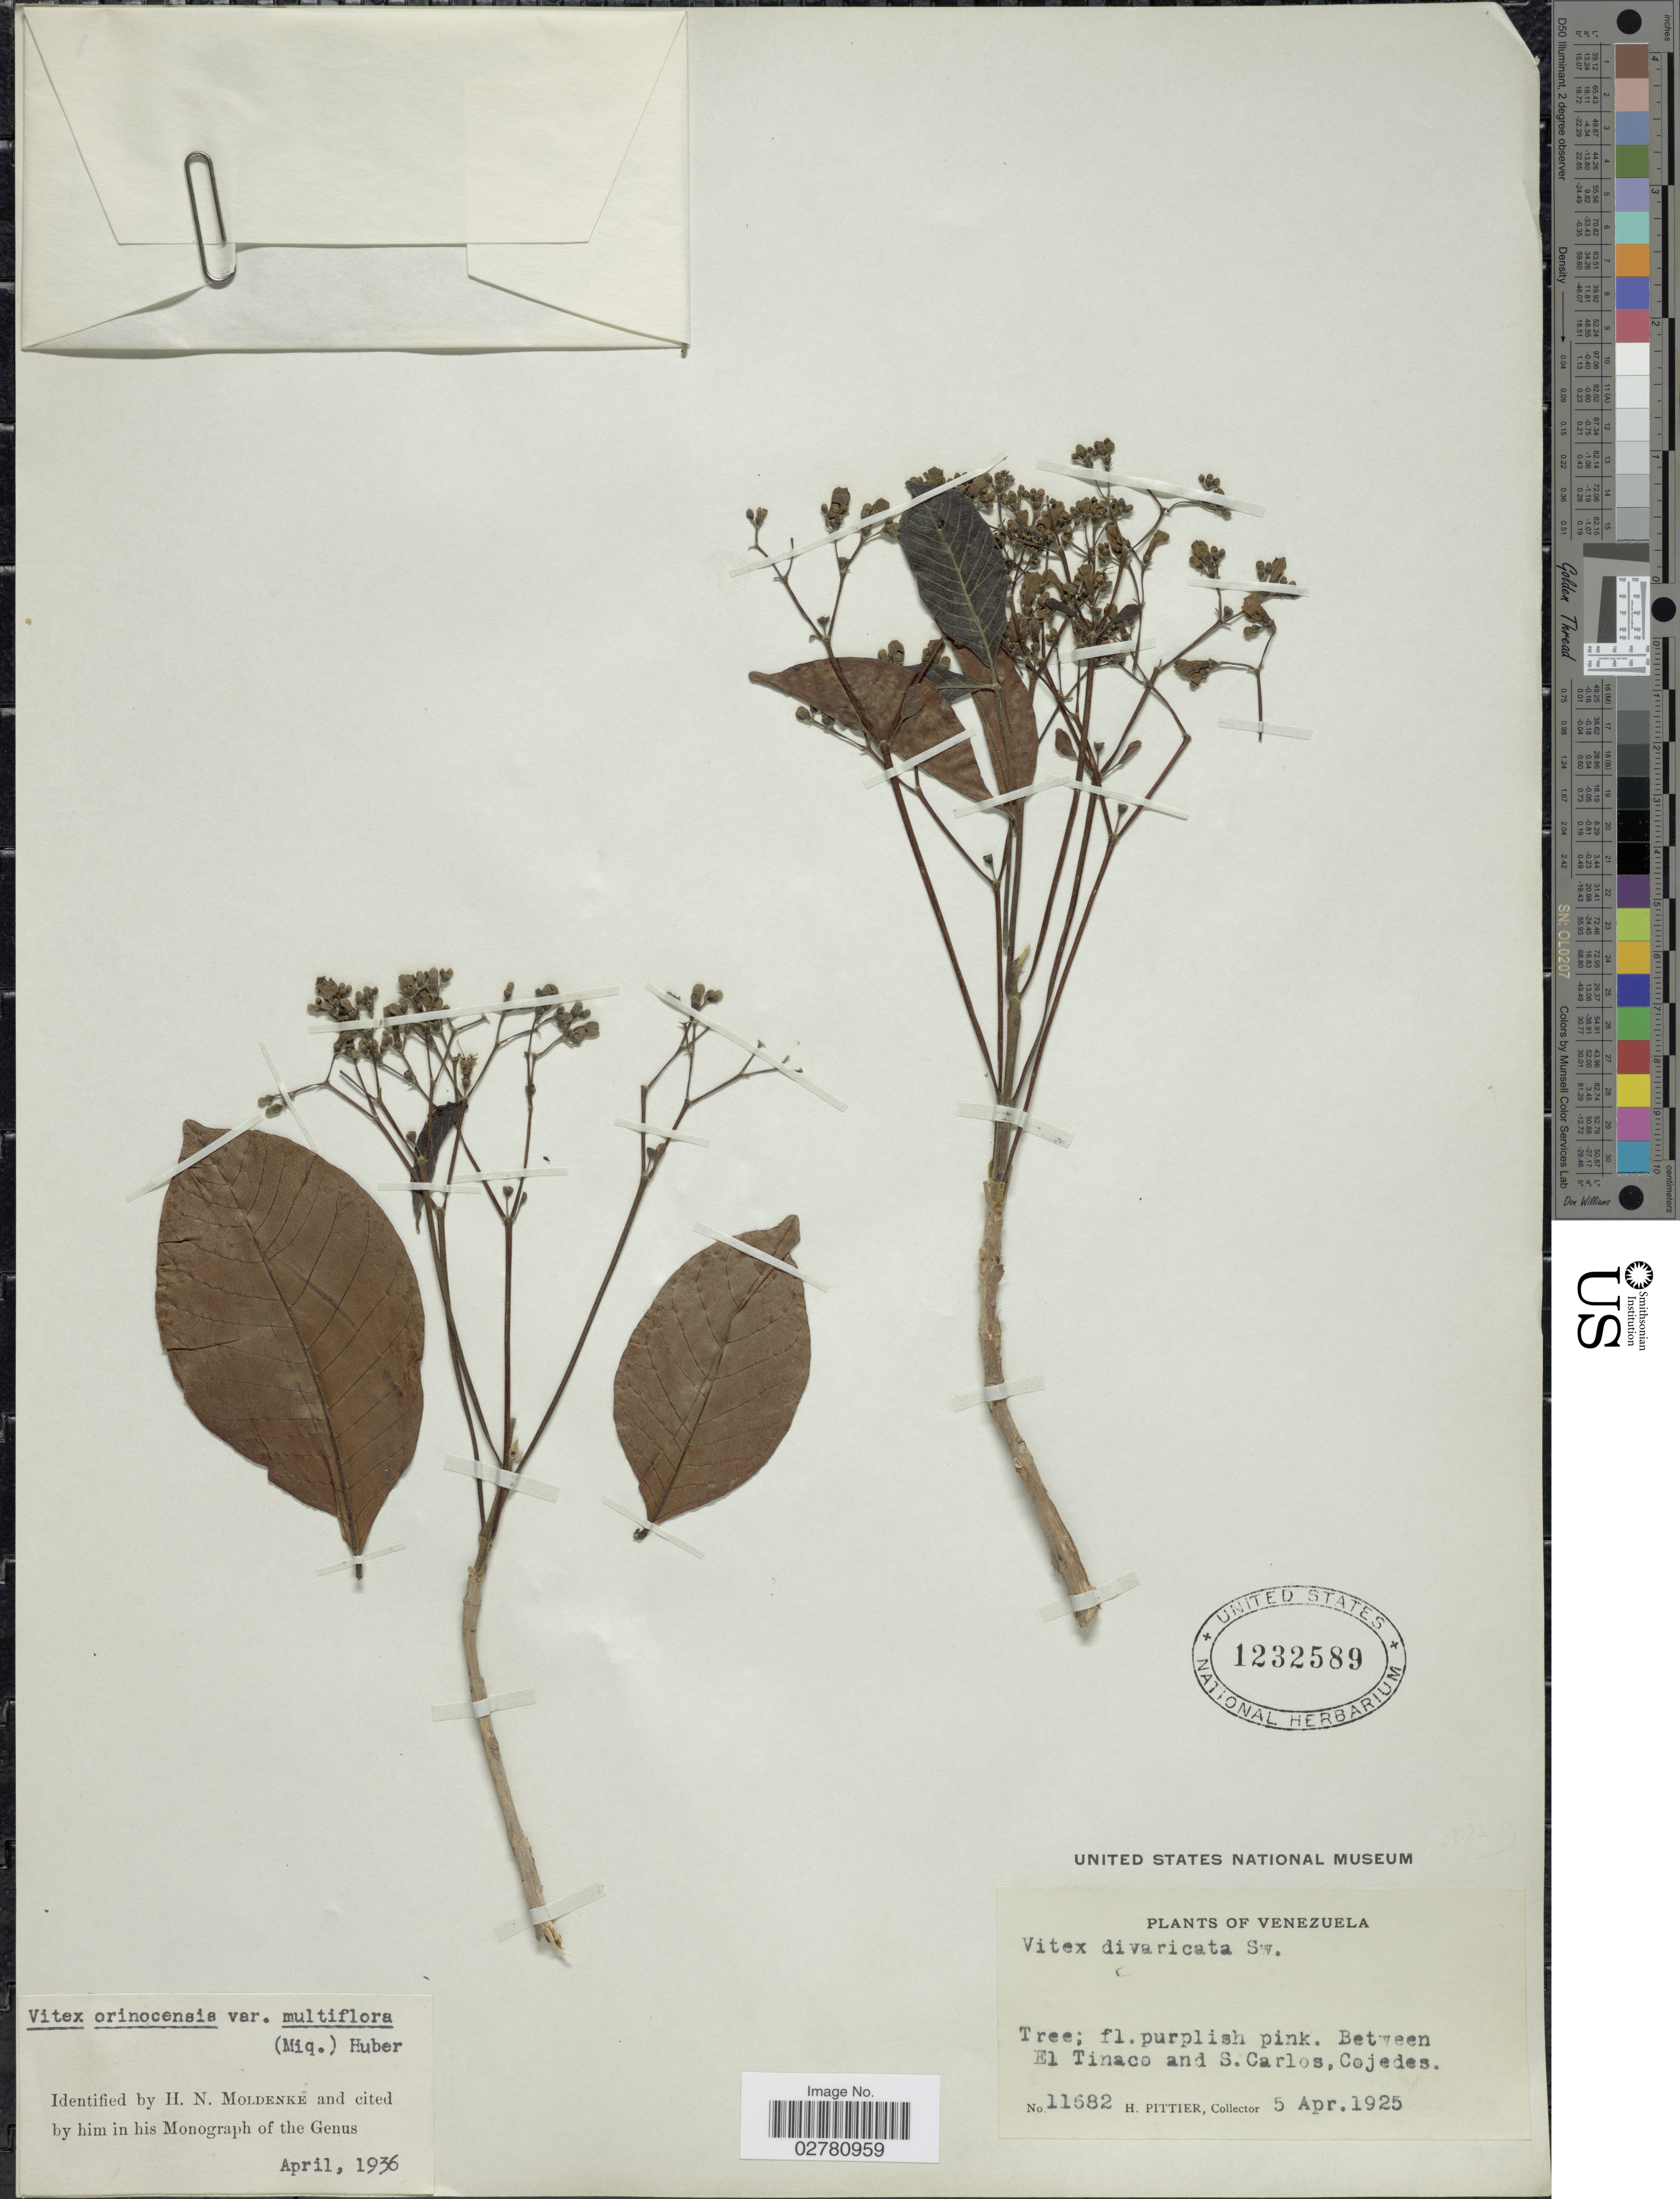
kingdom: Plantae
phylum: Tracheophyta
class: Magnoliopsida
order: Lamiales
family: Lamiaceae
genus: Vitex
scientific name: Vitex orinocensis var. multiflora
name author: (Miq.) Huber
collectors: H. F. Pittier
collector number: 11682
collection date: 1925-04-05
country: Venezuela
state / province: Cojedes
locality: Between El Tinaco and S. Carlos.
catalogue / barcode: US 1232589